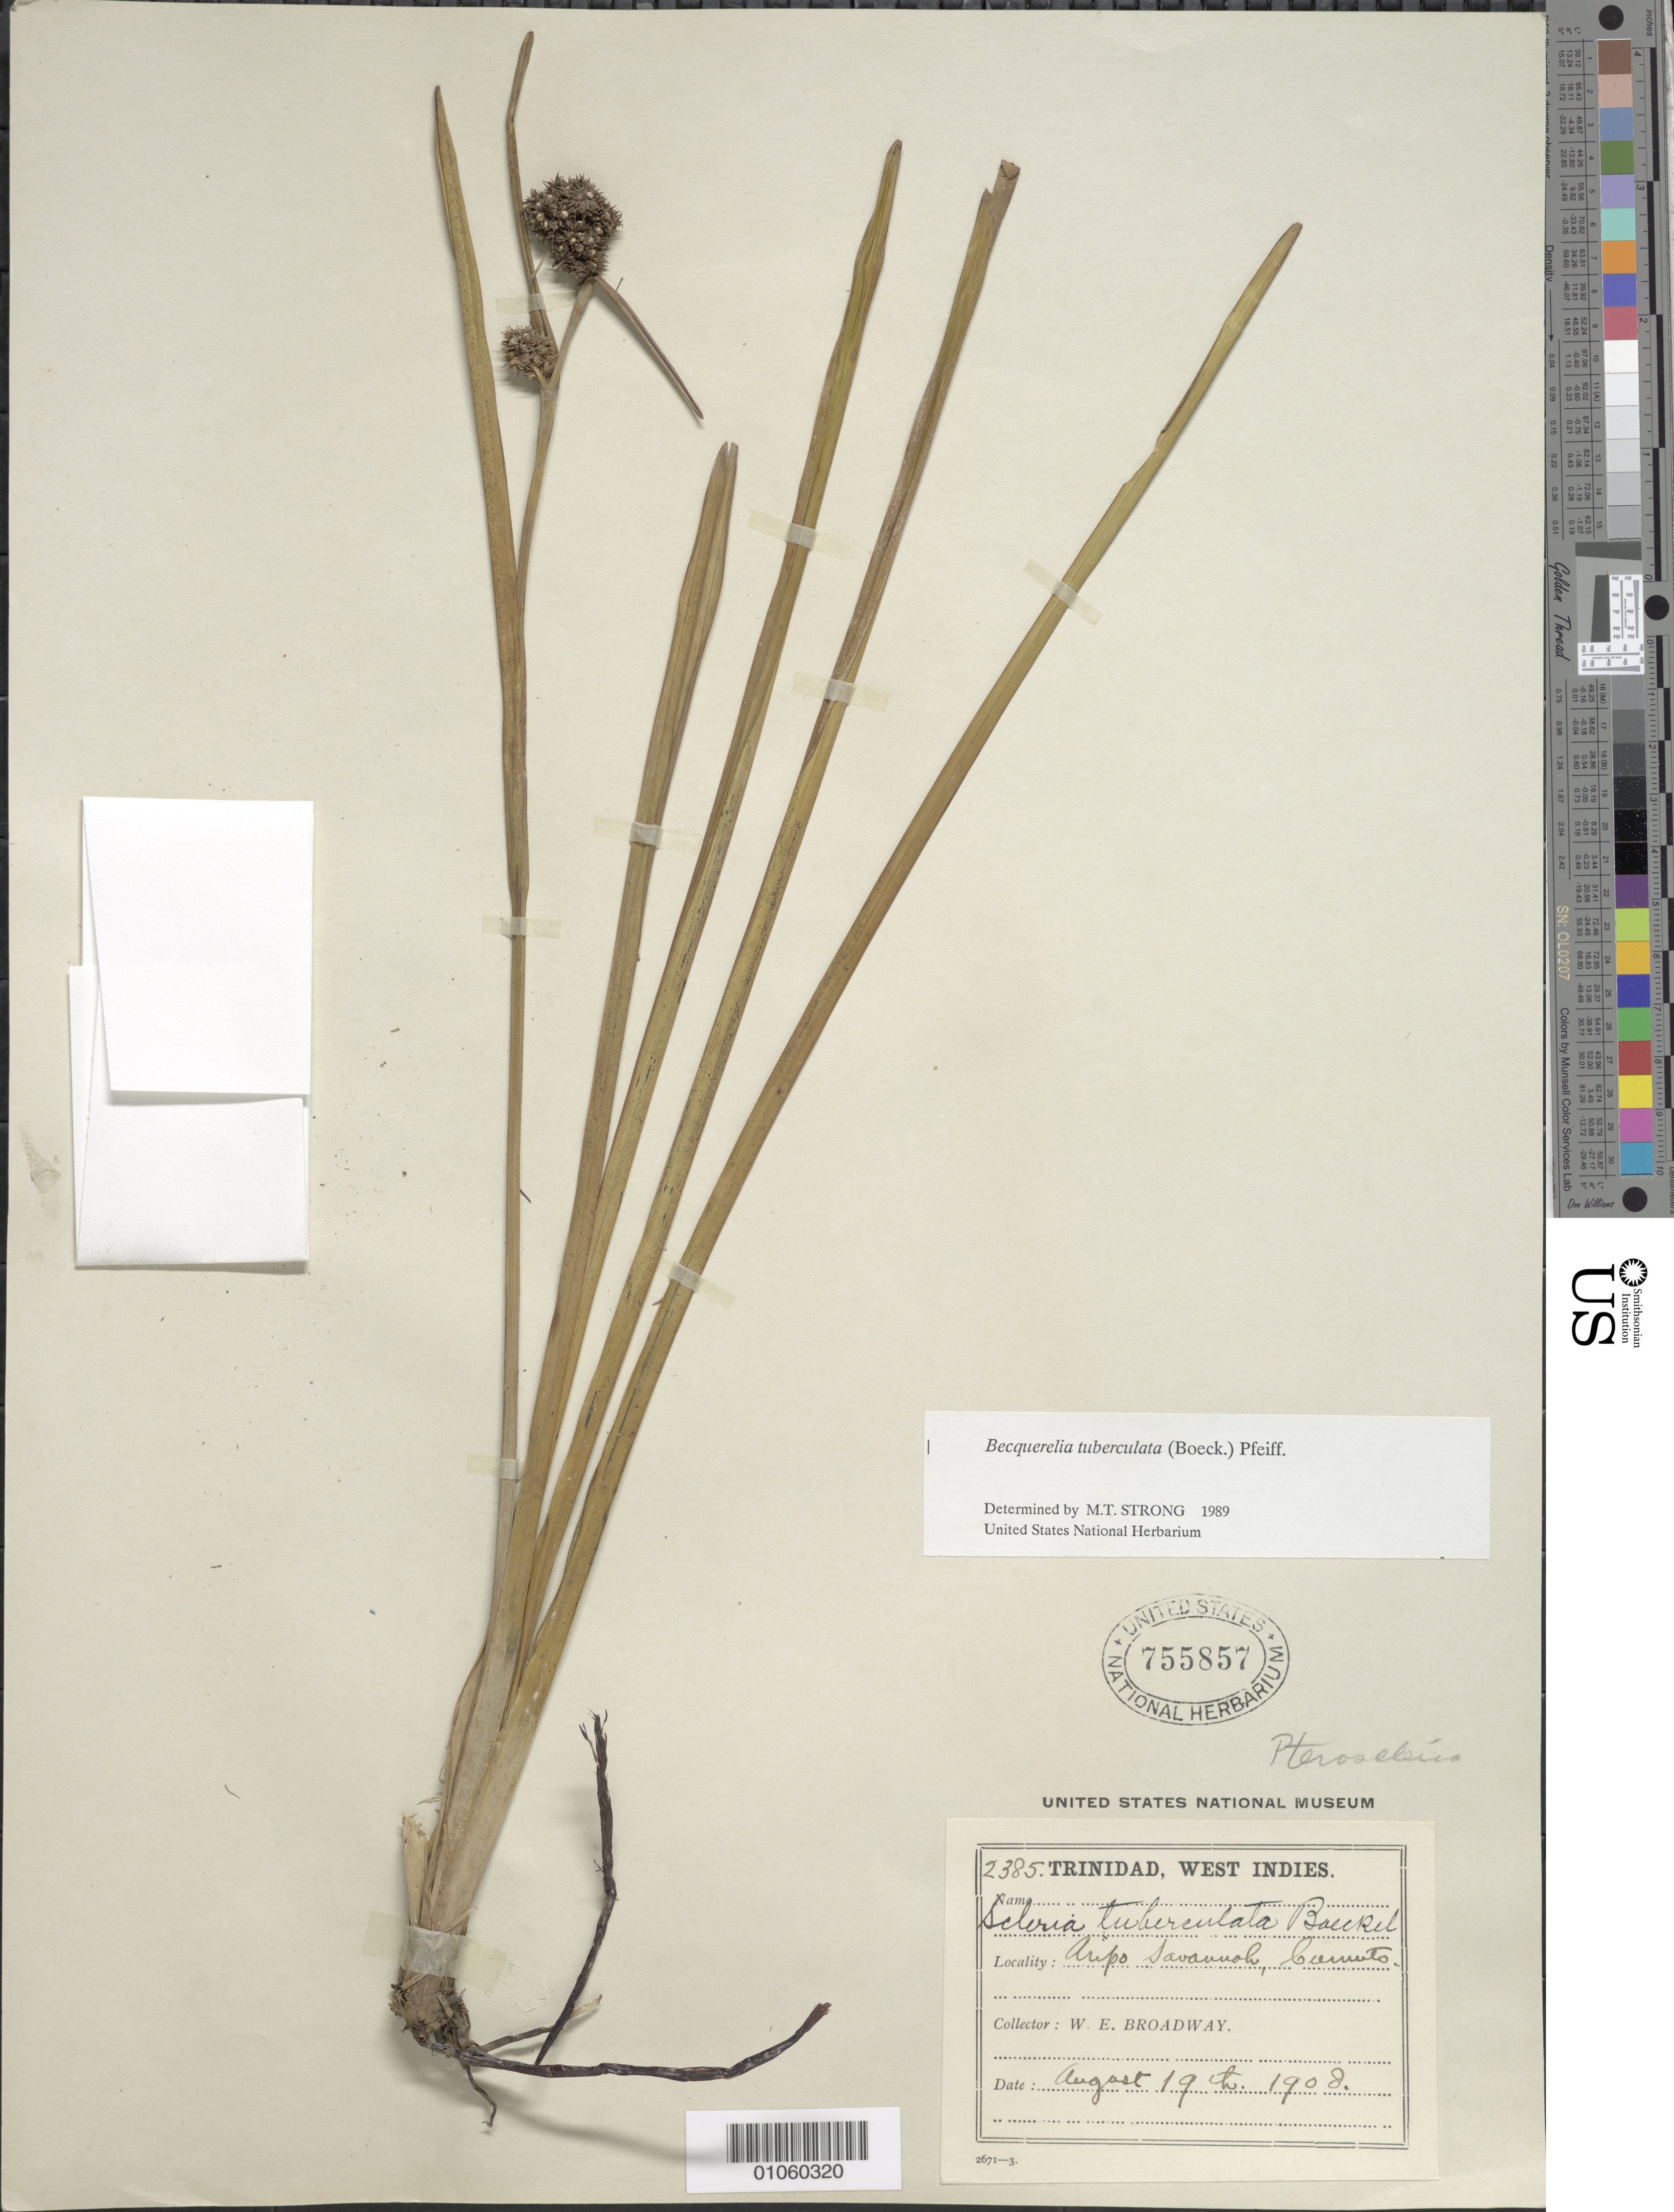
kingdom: Plantae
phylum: Tracheophyta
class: Liliopsida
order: Poales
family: Cyperaceae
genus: Becquerelia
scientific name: Becquerelia tuberculata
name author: (Boeckeler) Pfeiff.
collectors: W. E. Broadway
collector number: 2385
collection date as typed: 19 Aug 1908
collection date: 1908-08-19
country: Trinidad and Tobago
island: Trinidad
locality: Aripo Savannah, Cumuto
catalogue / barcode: US 755857